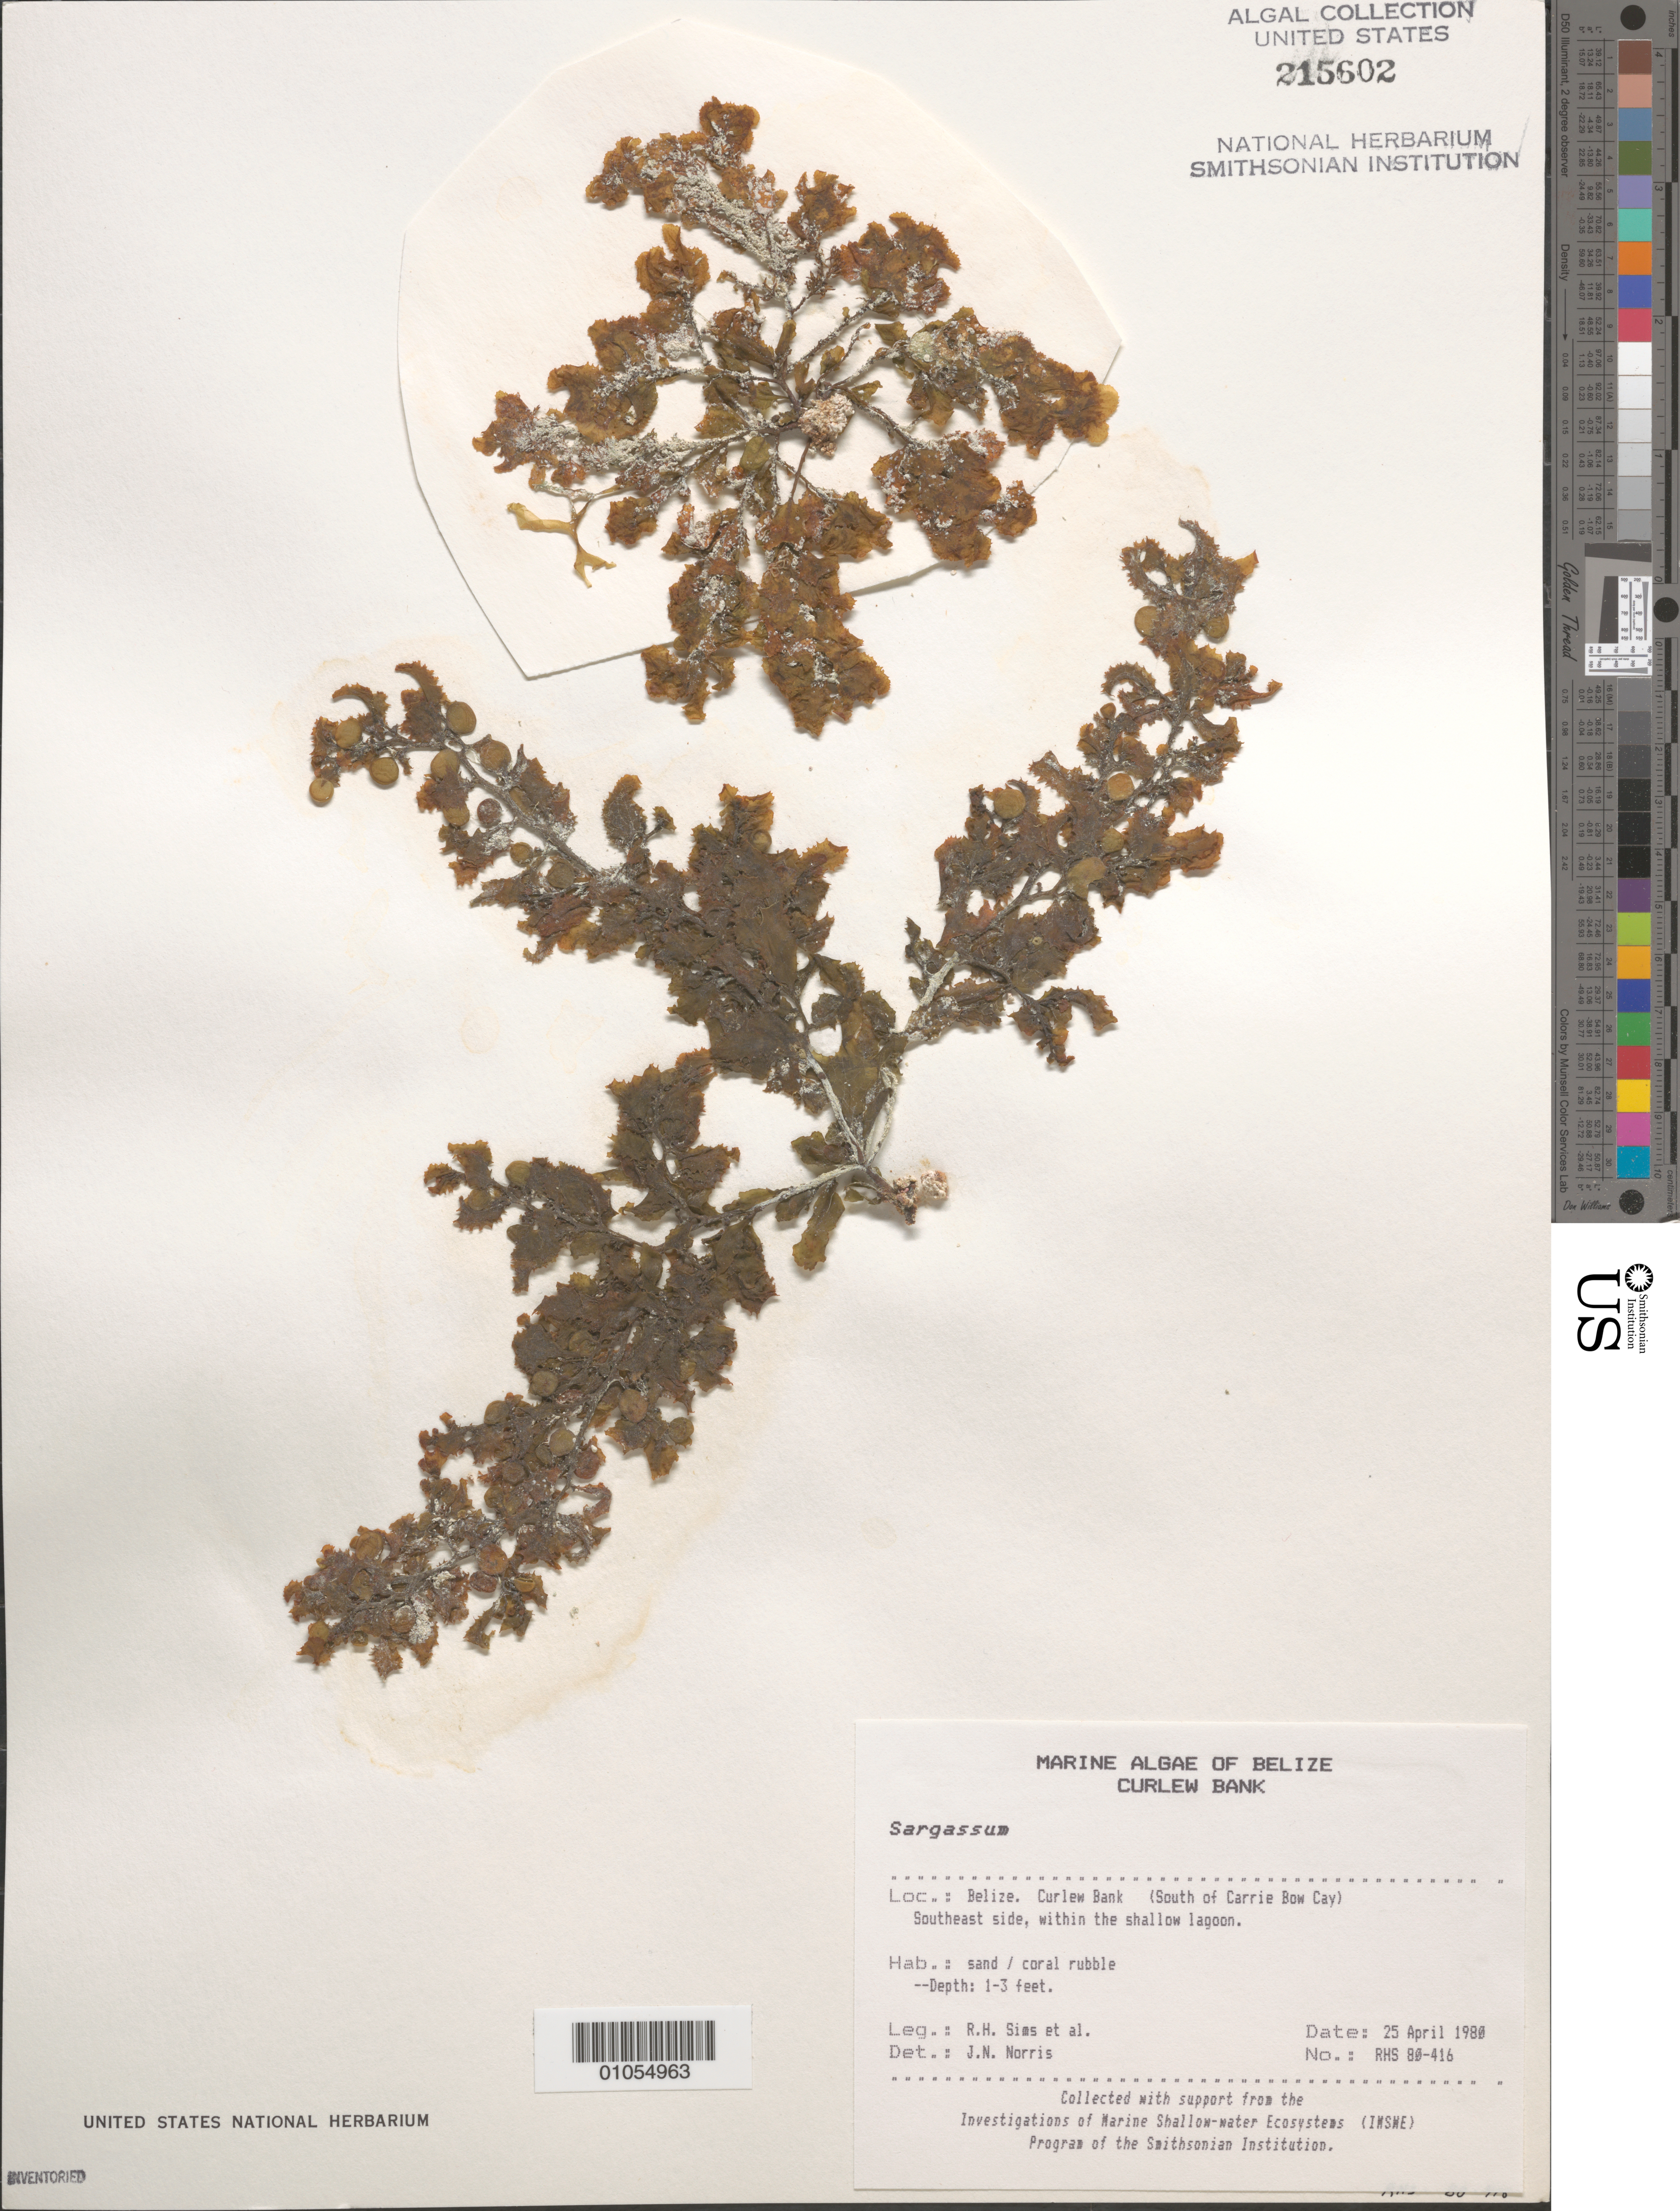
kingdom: Chromista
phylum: Ochrophyta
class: Phaeophyceae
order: Fucales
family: Sargassaceae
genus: Sargassum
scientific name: Sargassum sp.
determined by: Norris, James N.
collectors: R. H. Sims & et al.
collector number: RHS 80-416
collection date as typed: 25 Apr 1980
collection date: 1980-04-25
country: Belize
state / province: Stann Creek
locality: Curlew Bank, south of Carrie Bow Cay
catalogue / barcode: US 215602